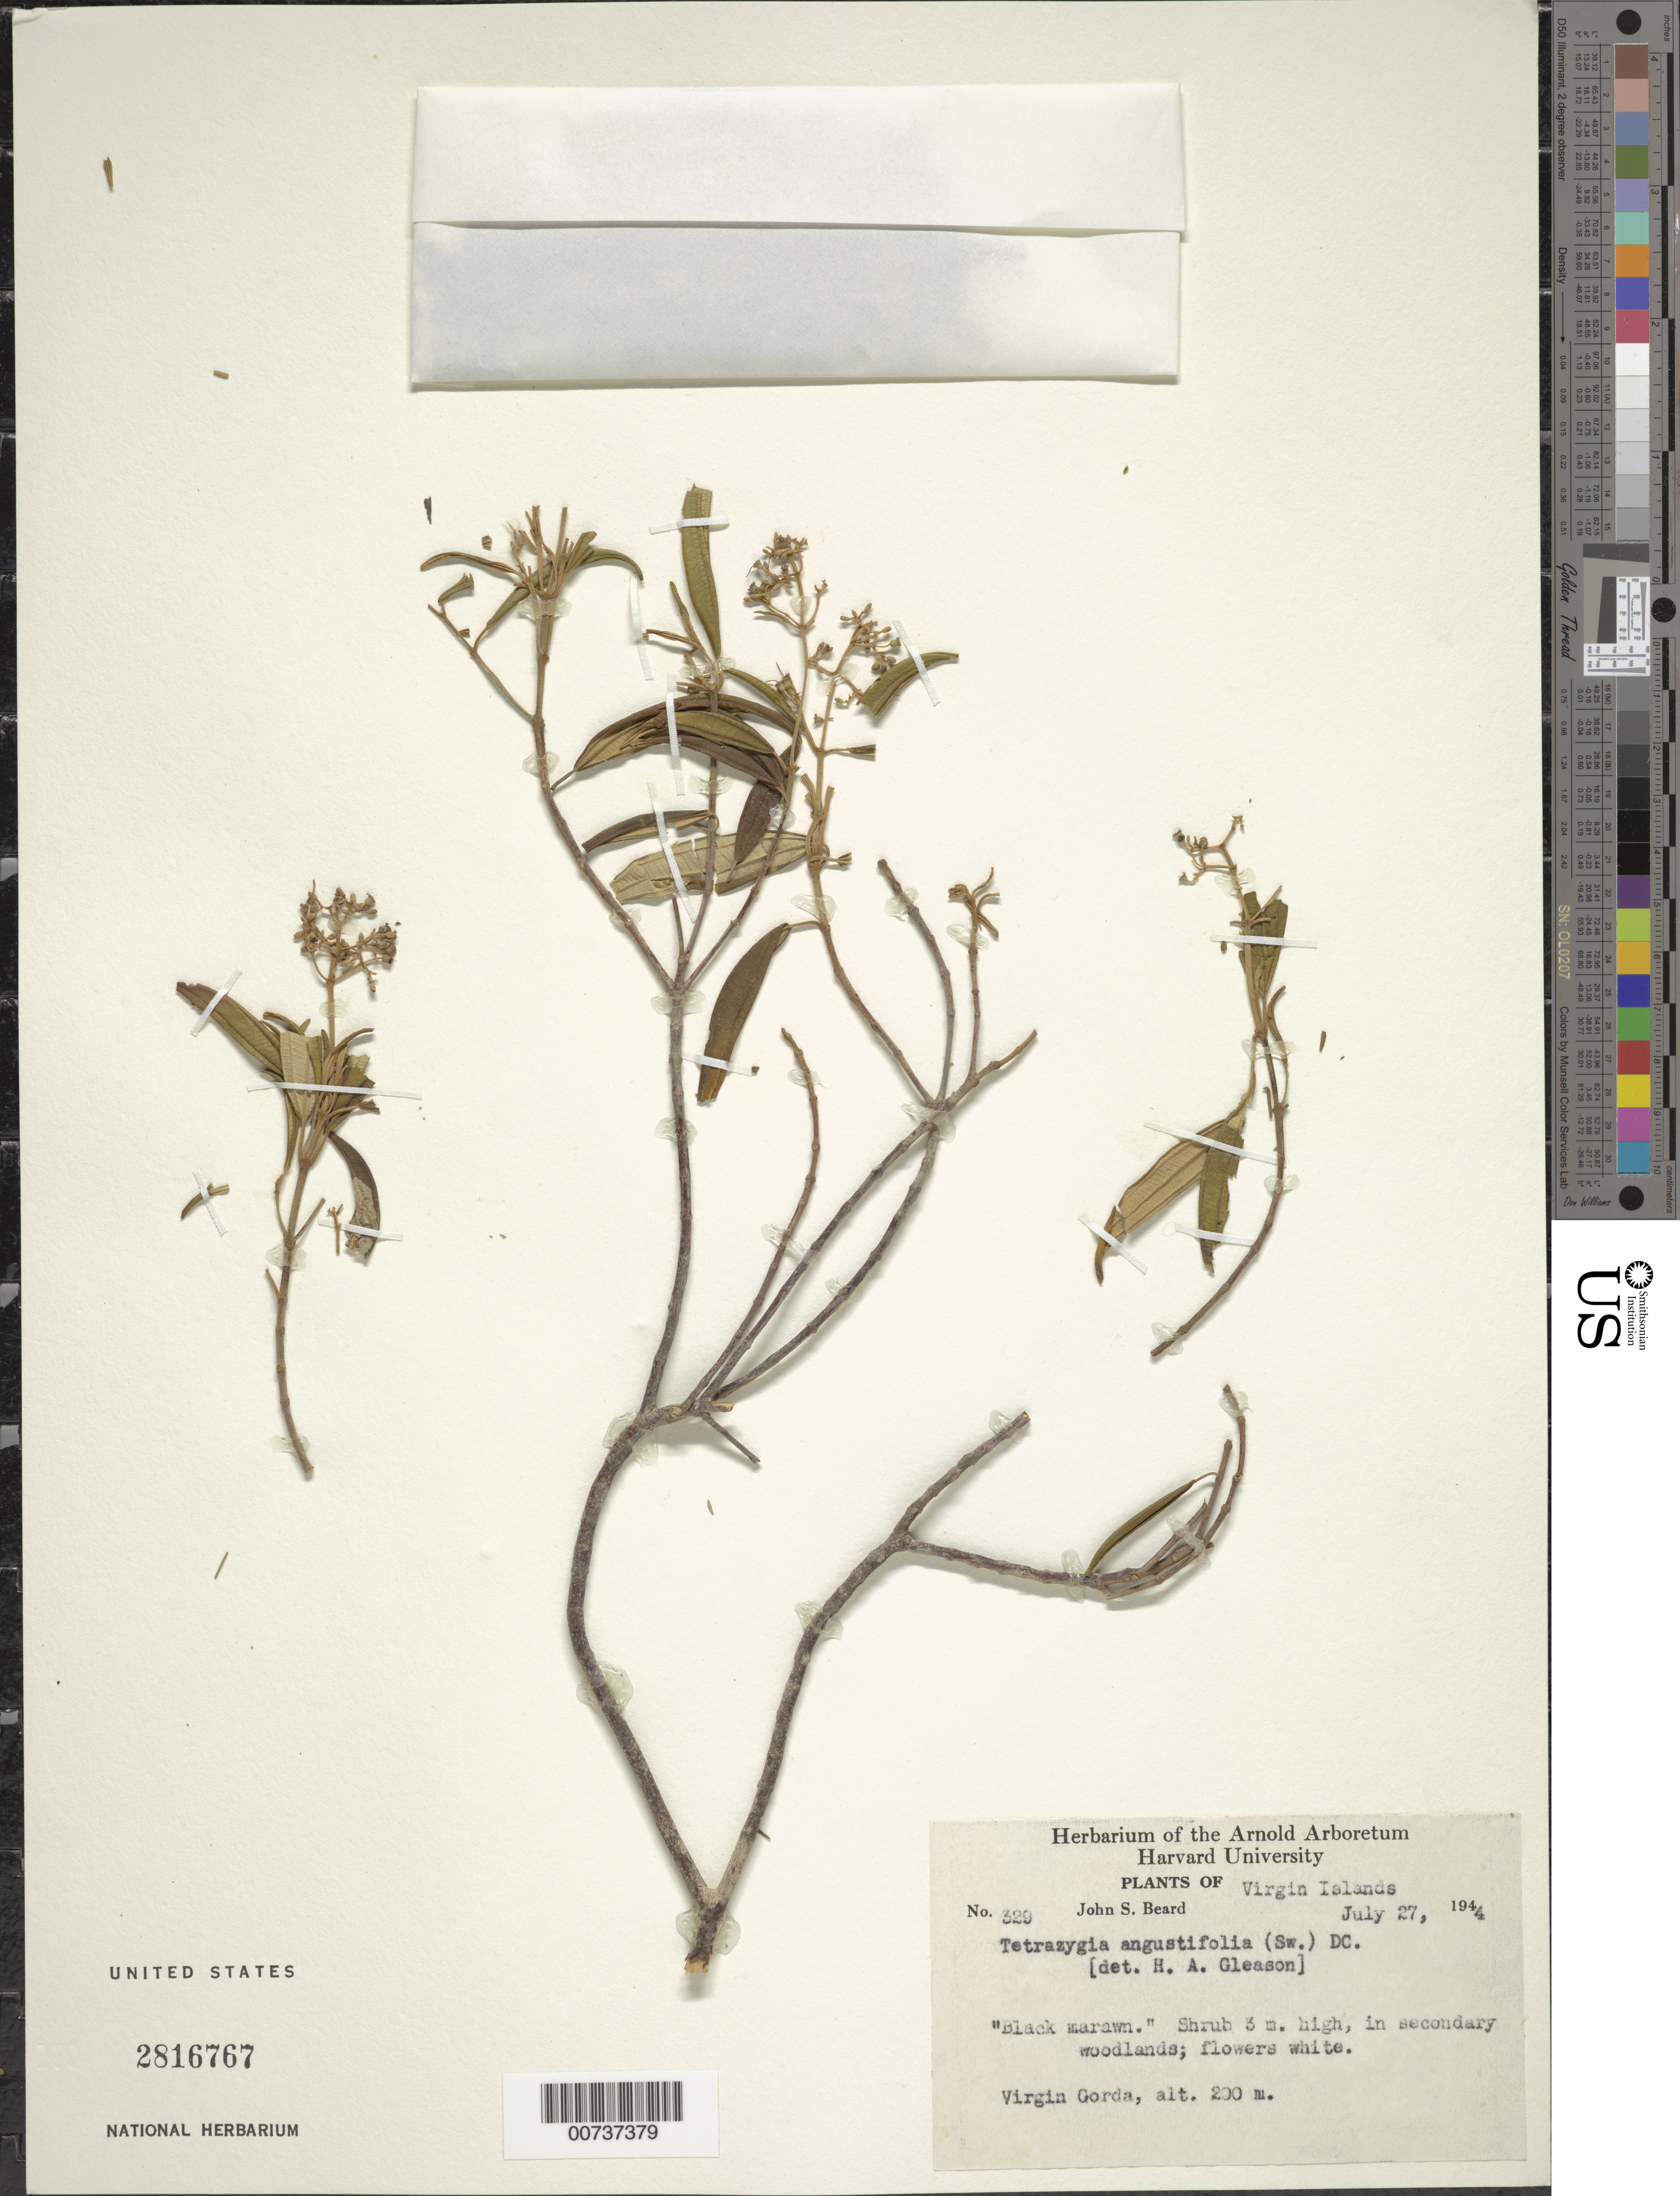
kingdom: Plantae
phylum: Tracheophyta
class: Magnoliopsida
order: Myrtales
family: Melastomataceae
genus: Tetrazygia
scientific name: Tetrazygia angustifolia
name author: (Sw.) DC.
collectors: J. Beard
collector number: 329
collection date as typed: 27 Jul 1944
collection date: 1944-07-27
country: British Virgin Islands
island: Virgin Gorda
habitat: In secondary woodlands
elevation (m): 200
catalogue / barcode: US 2816767